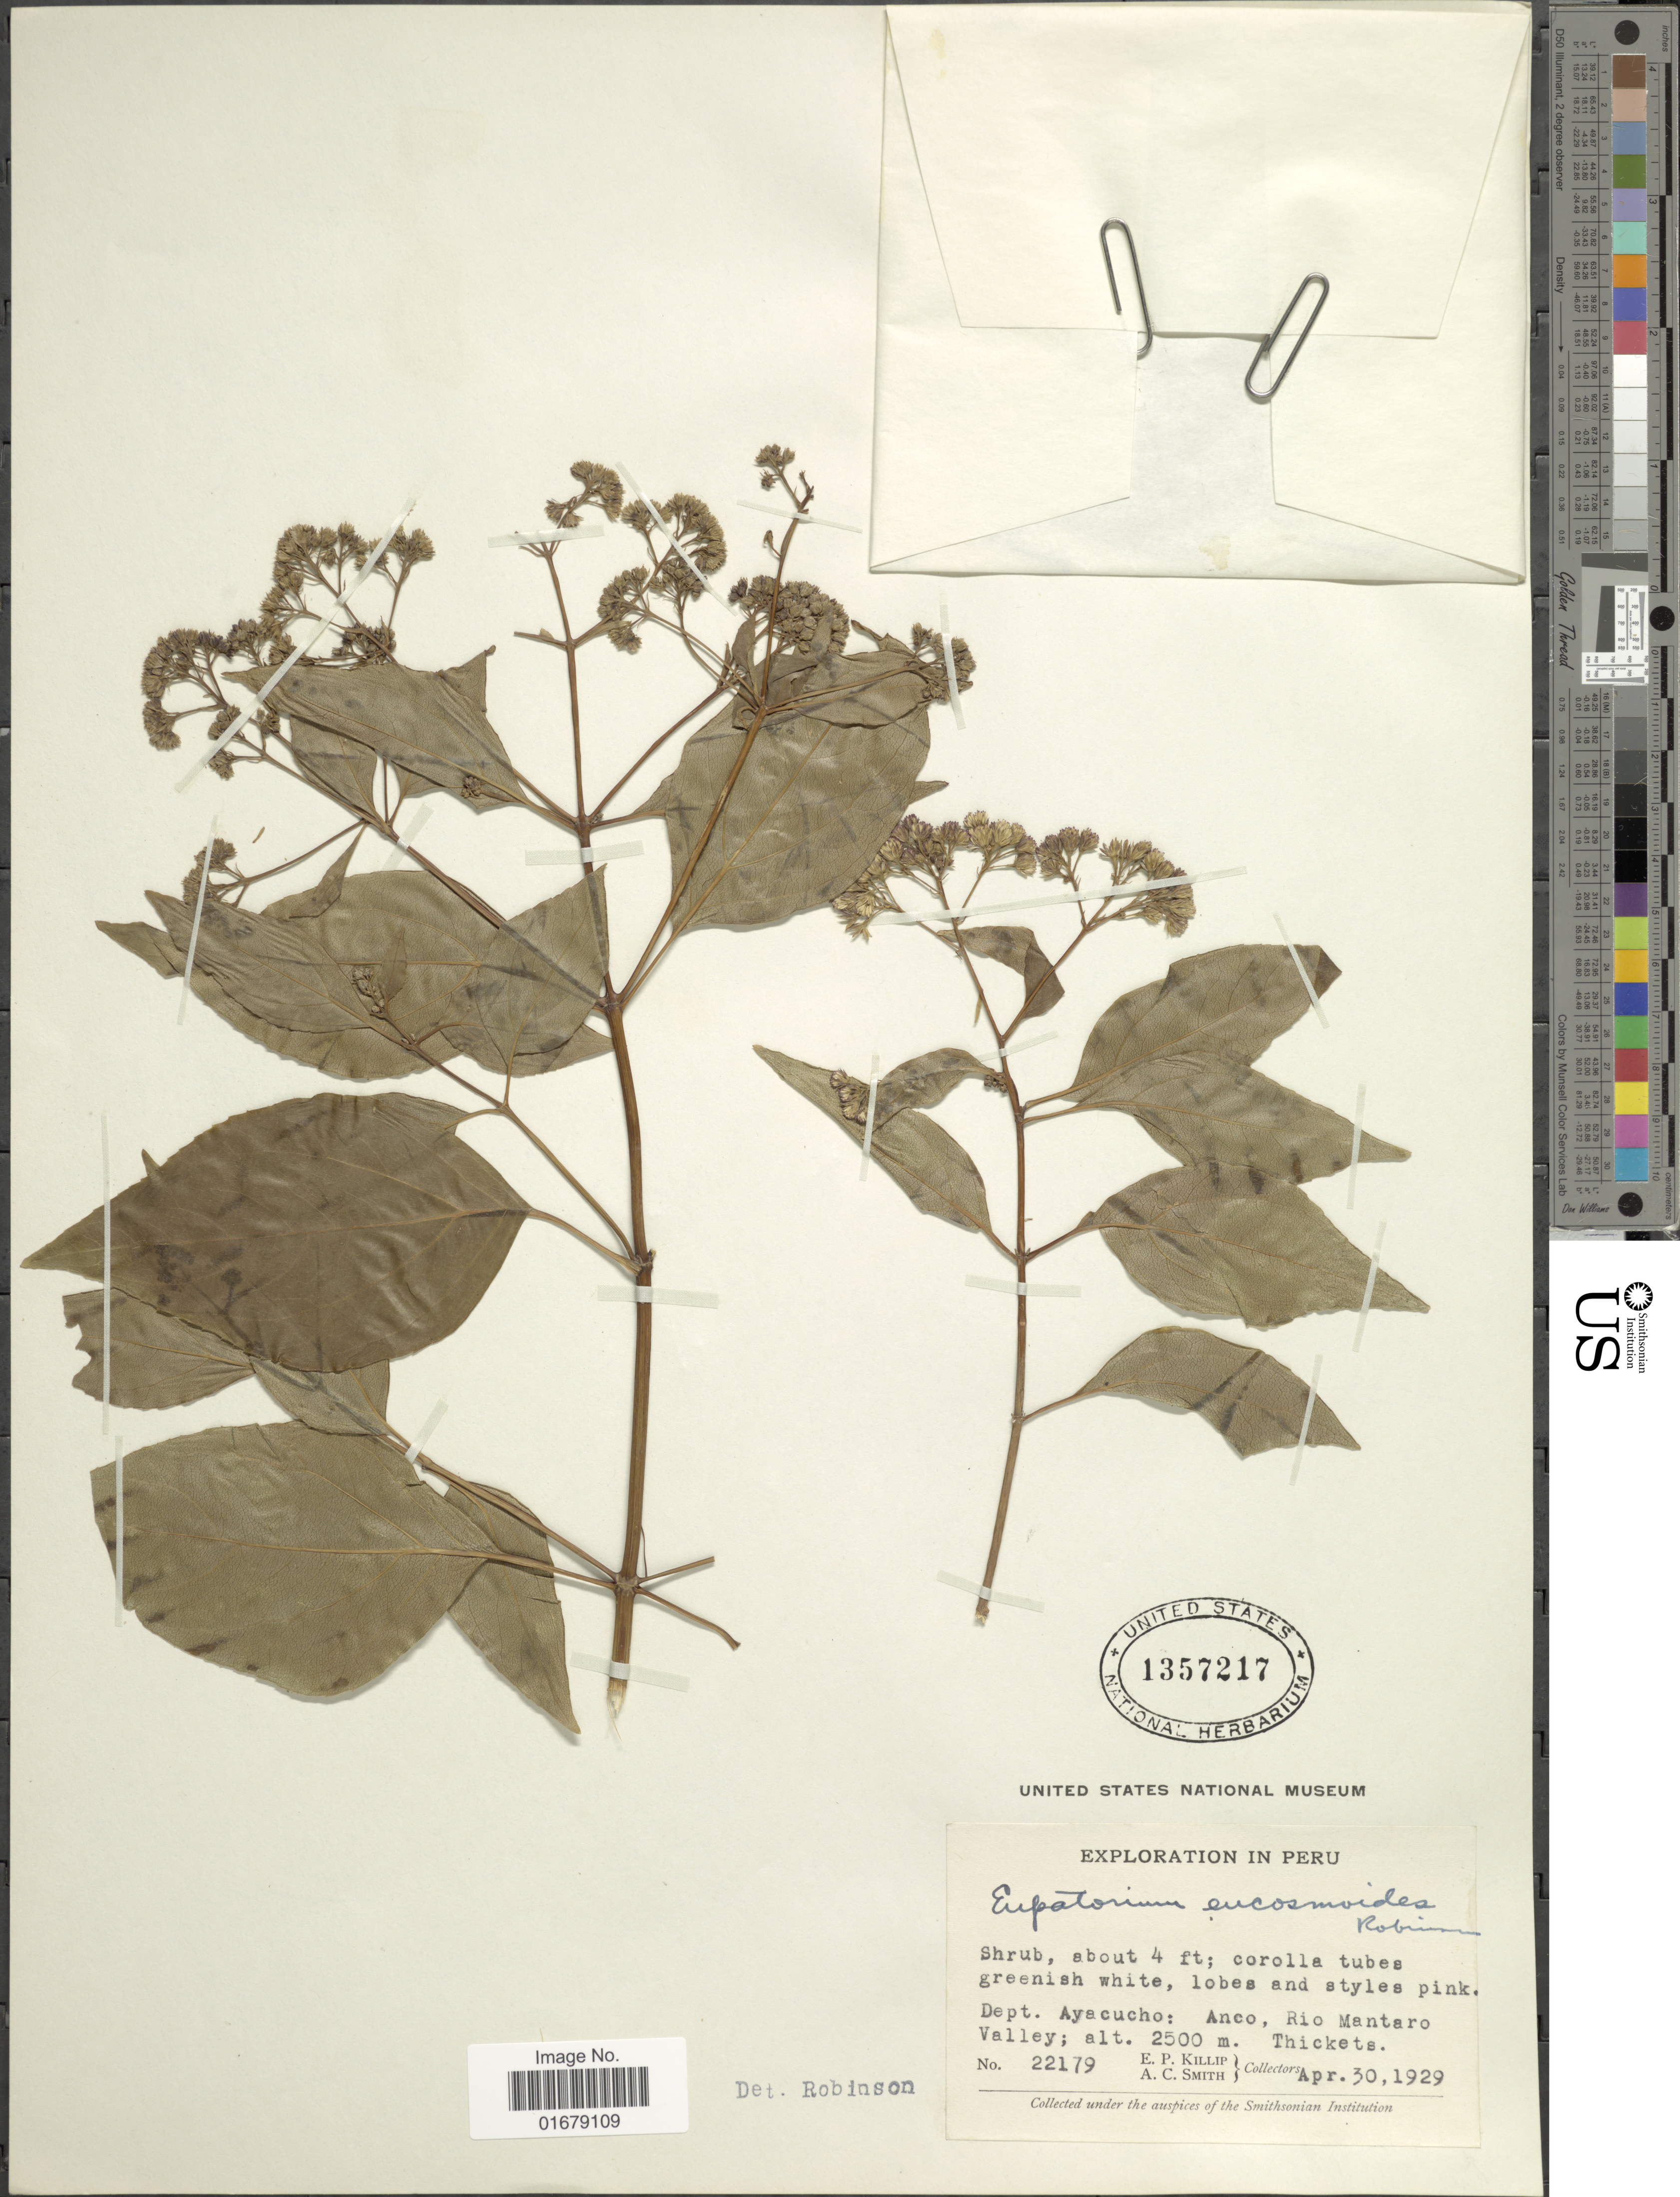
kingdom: Plantae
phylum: Tracheophyta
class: Magnoliopsida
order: Asterales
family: Asteraceae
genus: Kaunia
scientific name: Kaunia eucosmoides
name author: (B.L. Rob.) R.M. King & H. Rob.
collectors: E. P. Killip & A. C. Smith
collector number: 22179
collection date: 1929-04-30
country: Peru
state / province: Ayacucho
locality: Peru. Dept. Ayacucho: Anco, Rio Mantaro Valley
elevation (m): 2500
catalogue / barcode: US 1357217